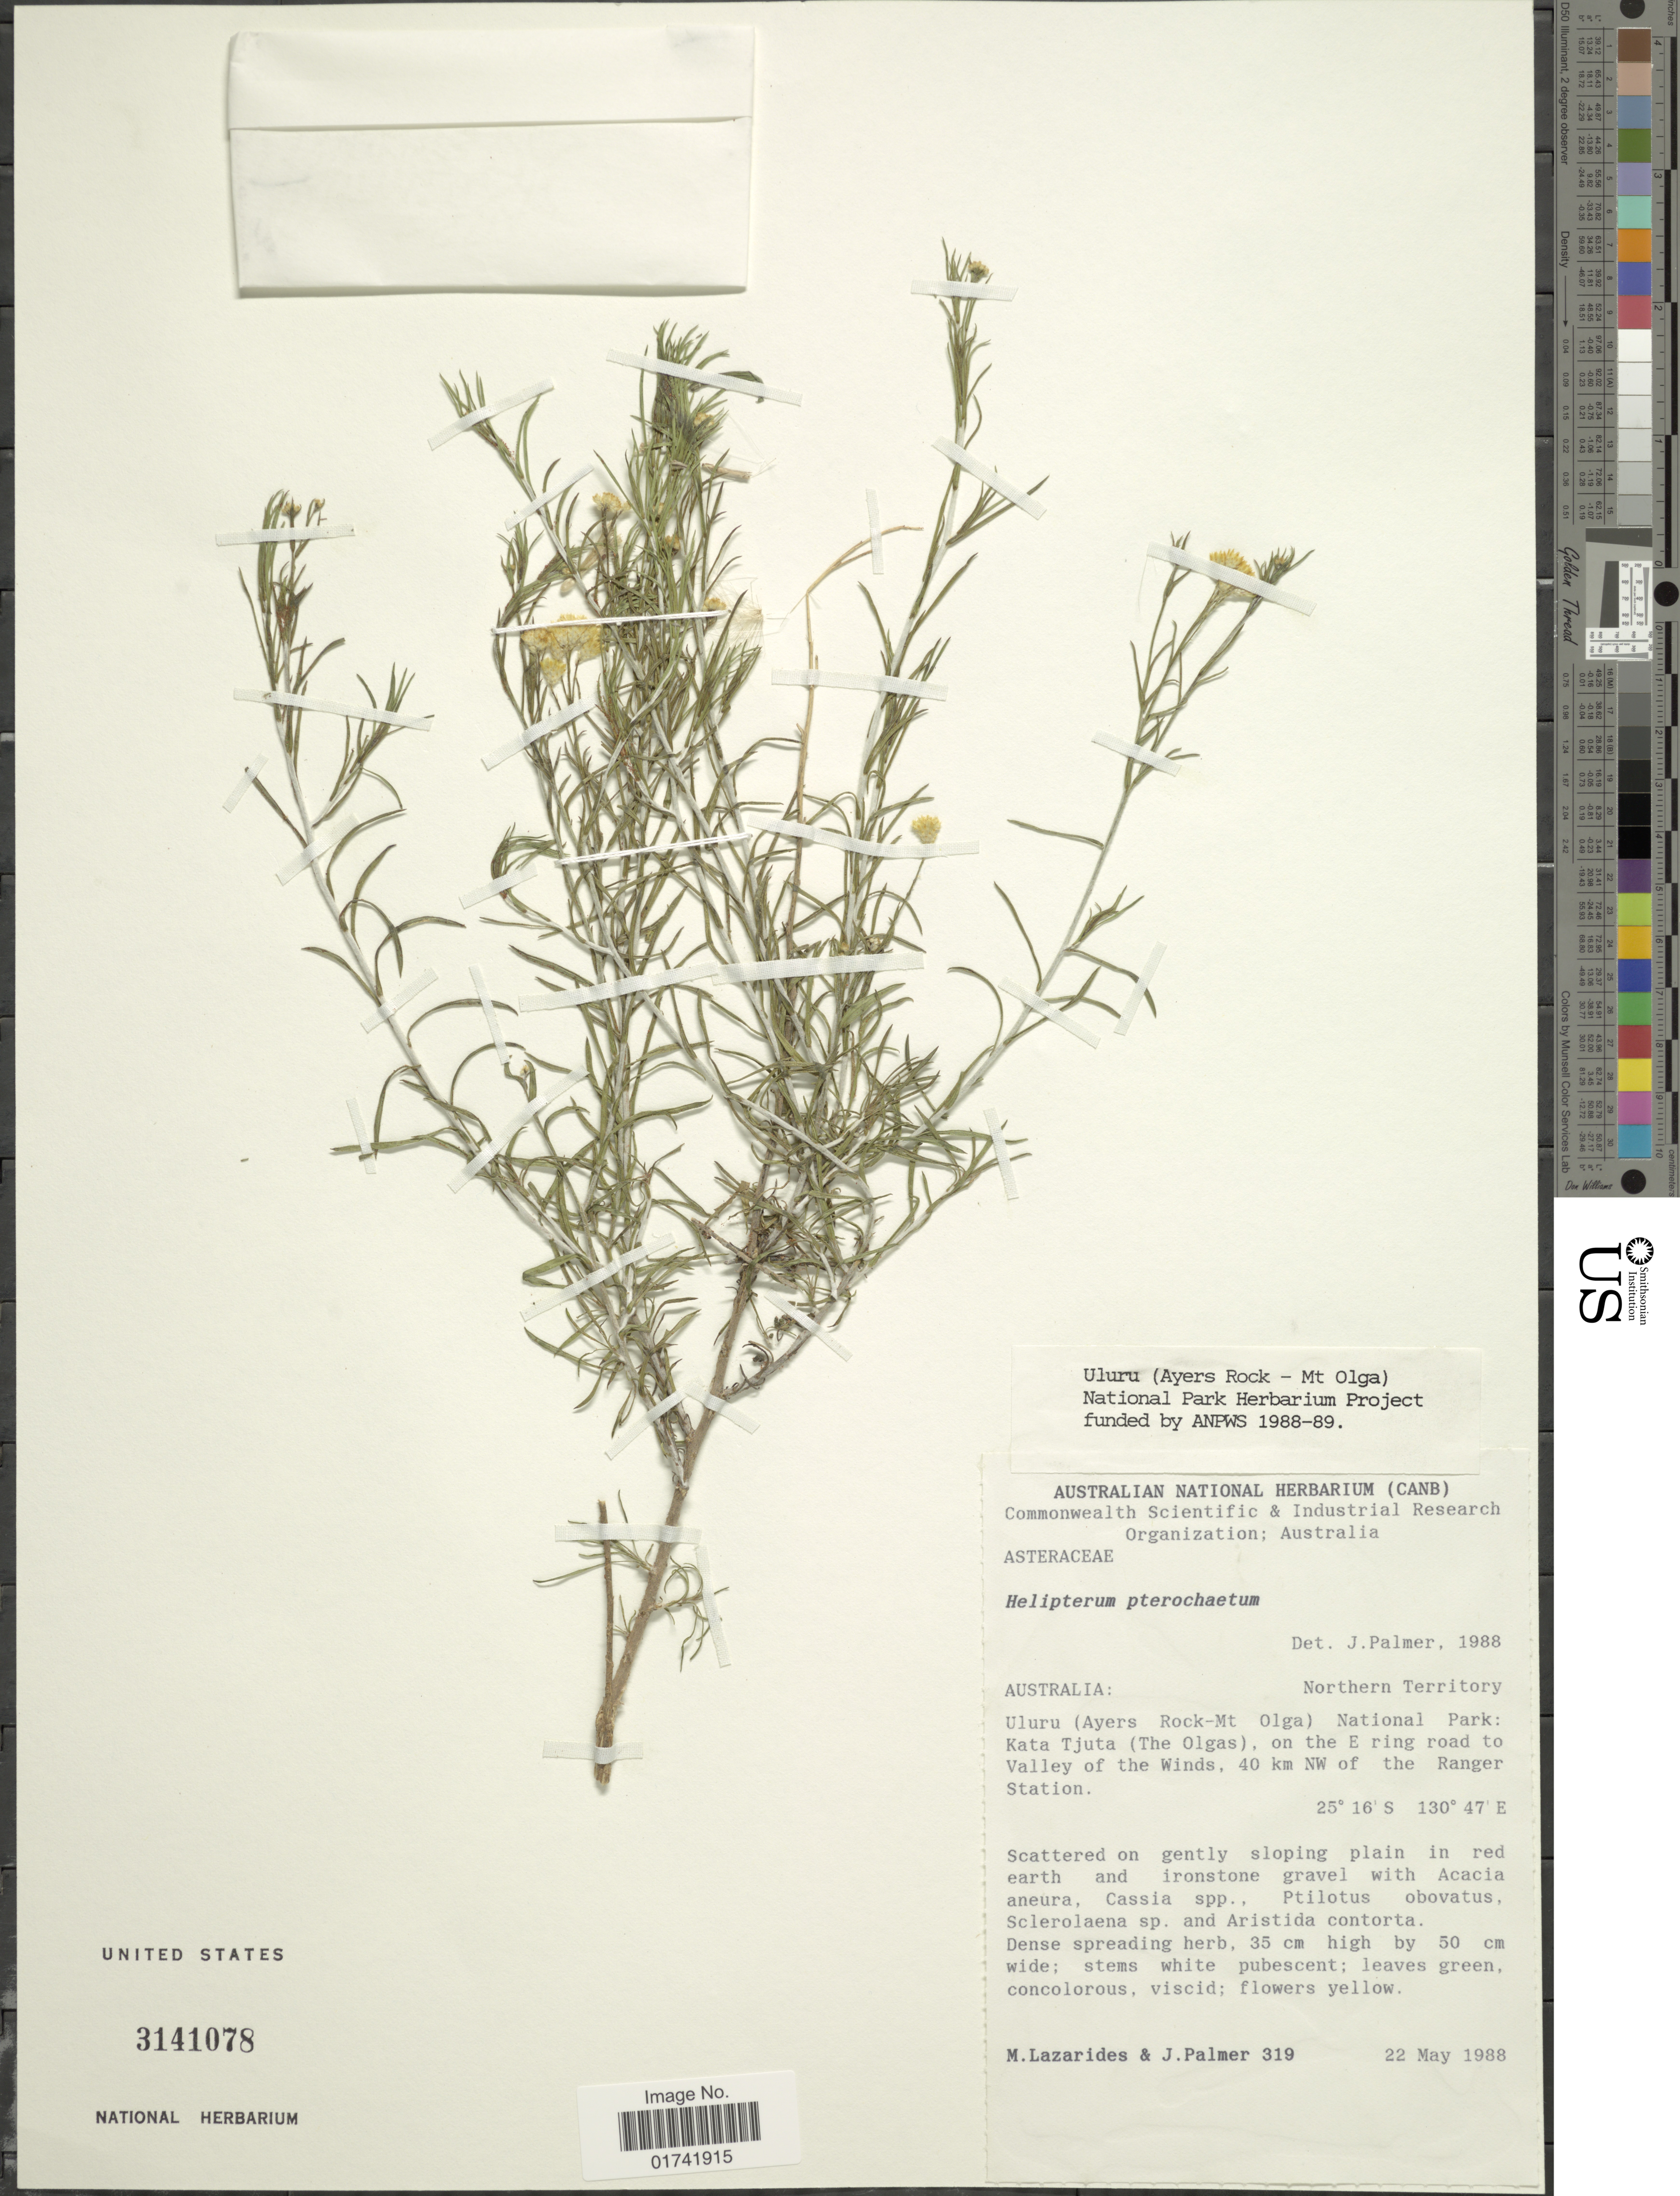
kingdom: Plantae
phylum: Tracheophyta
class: Magnoliopsida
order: Asterales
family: Asteraceae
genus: Chrysocephalum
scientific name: Chrysocephalum pterochaetum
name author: F. Muell.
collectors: M. Lazarides & J. Palmer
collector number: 319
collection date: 1988-05-22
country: Australia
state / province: Northern Territory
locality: Uluru (Ayers Rock-Mt Olga) National Park: Kata Tjuta (The Olgas), on the E ring road to Valley of the Winds, 40 km NW of the Ranger Station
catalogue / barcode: US 3141078